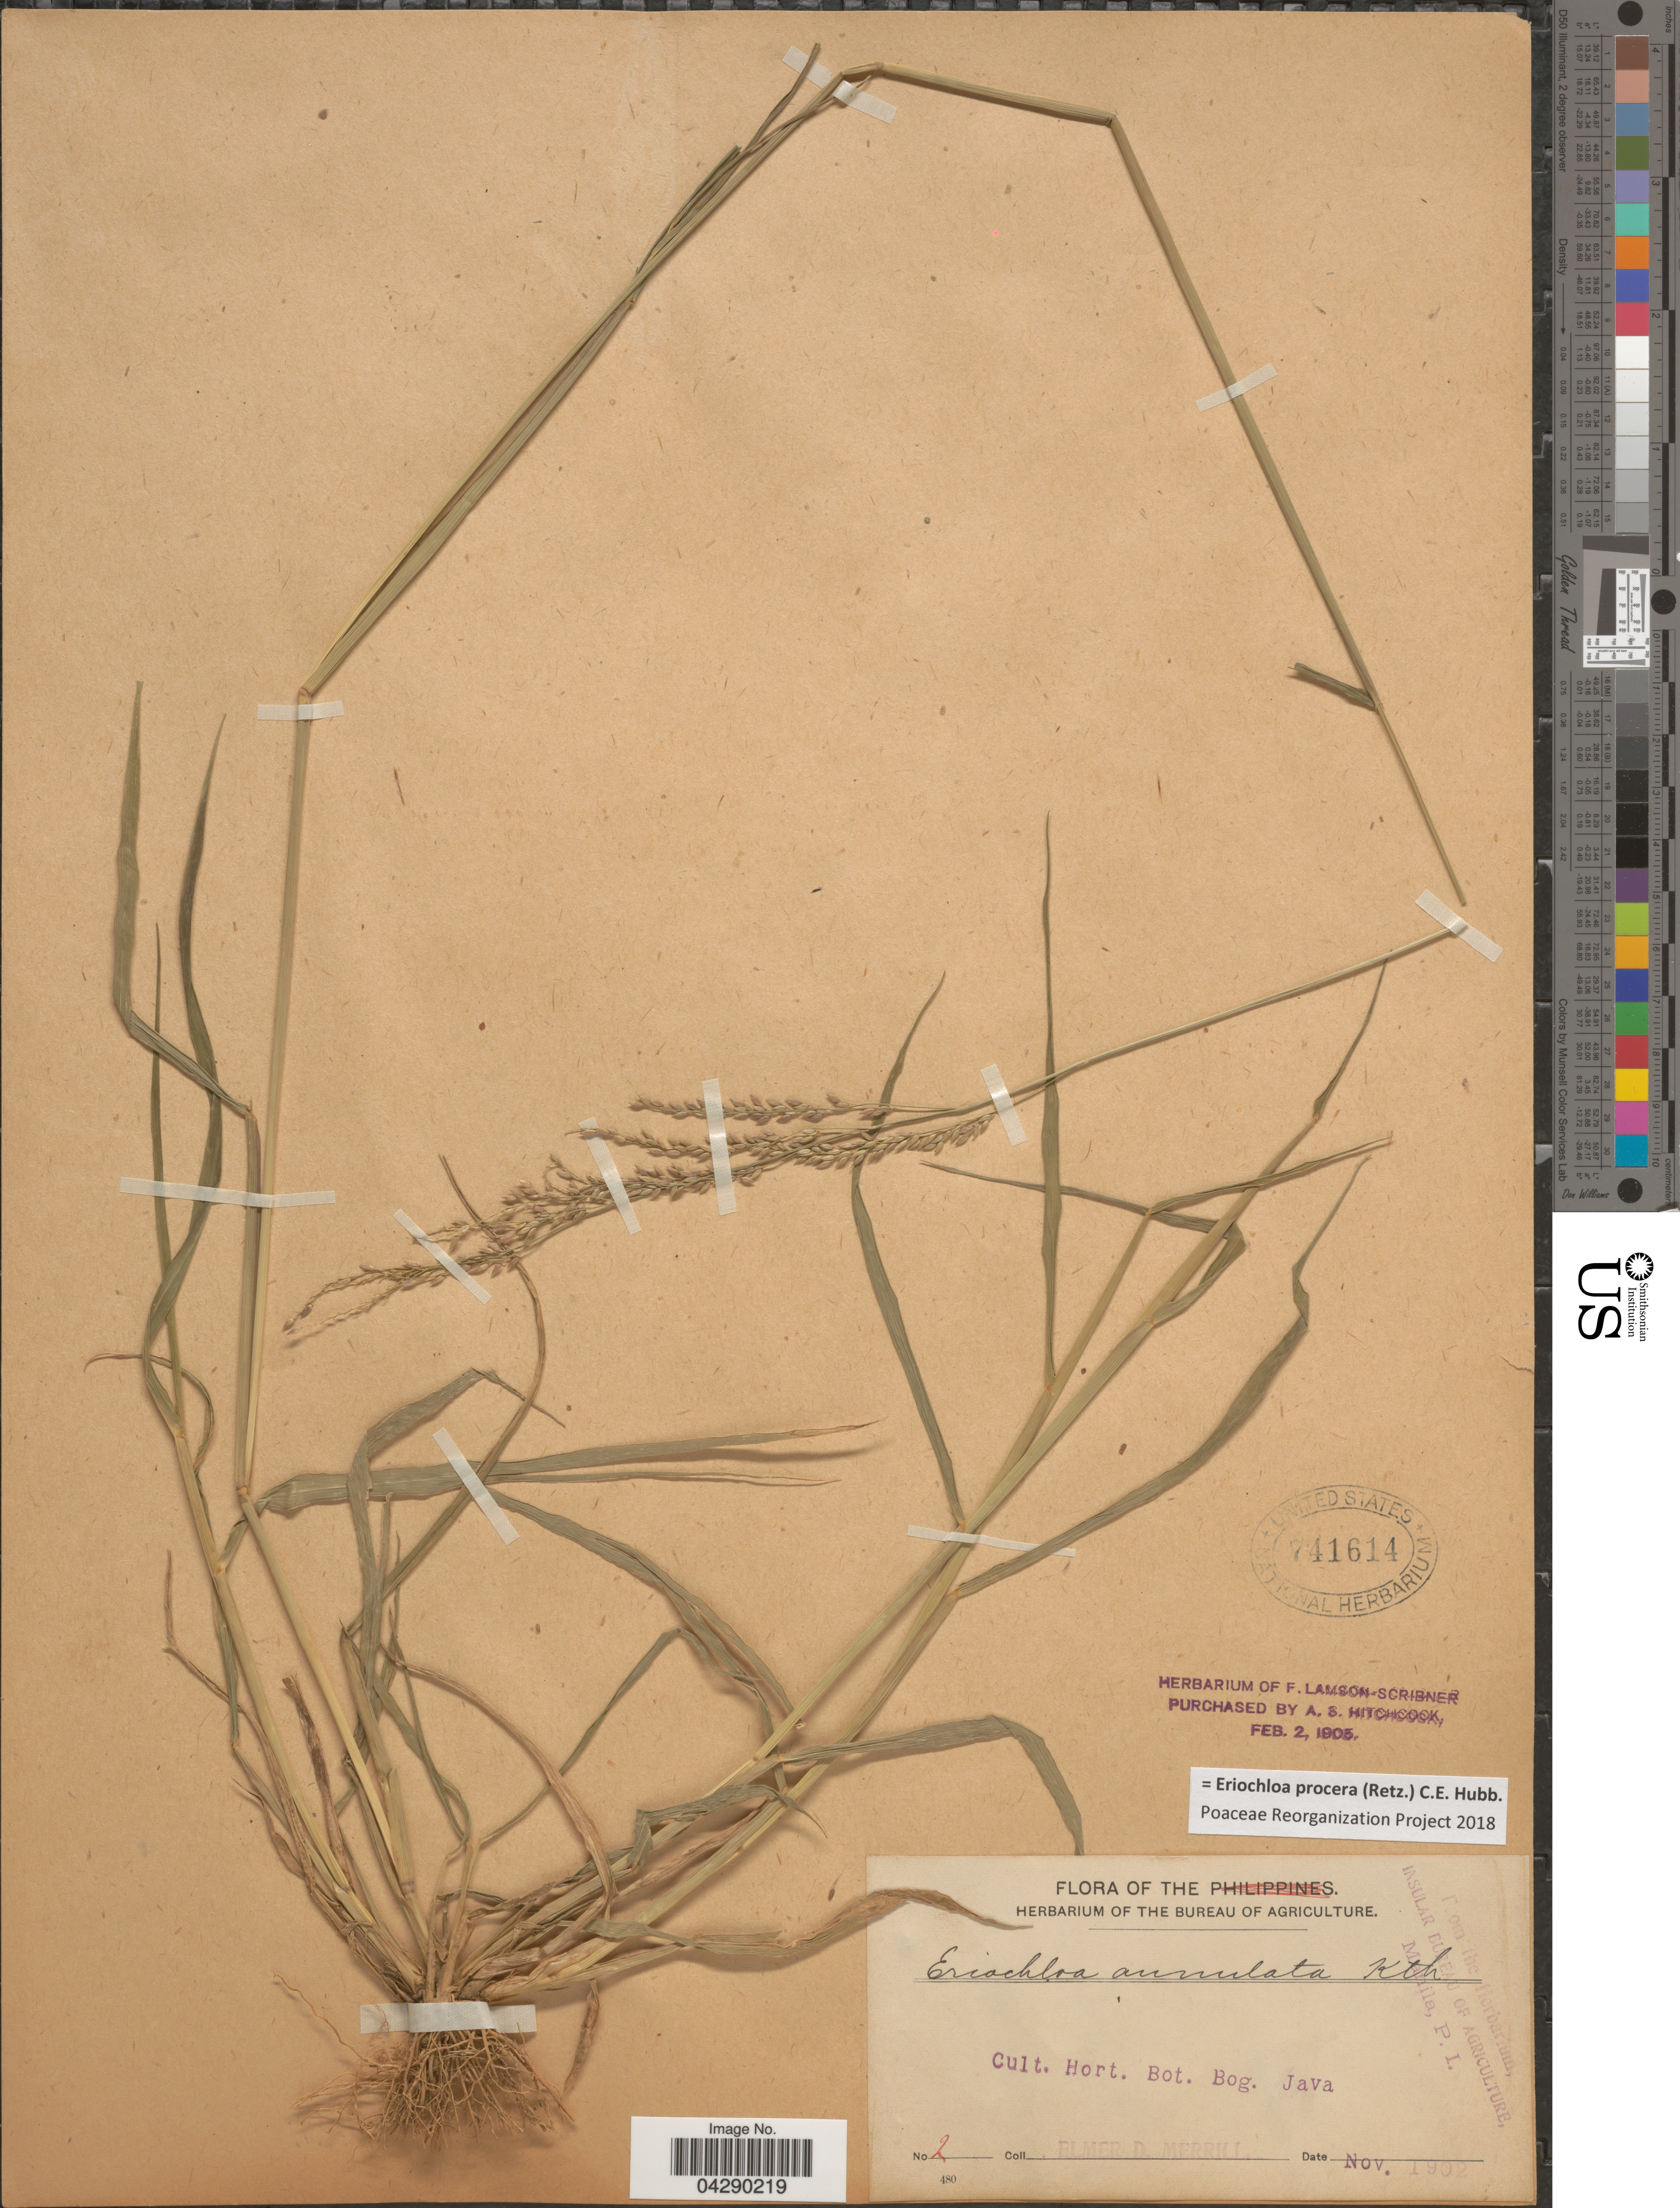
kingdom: Plantae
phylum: Tracheophyta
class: Liliopsida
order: Poales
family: Poaceae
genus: Eriochloa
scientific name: Eriochloa procera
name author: (Retz.) C.E. Hubb.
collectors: E. D. Merrill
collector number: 2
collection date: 1902-11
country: Indonesia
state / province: Java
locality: Cult. Hort. Bot. Bog. Java.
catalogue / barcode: US 741614